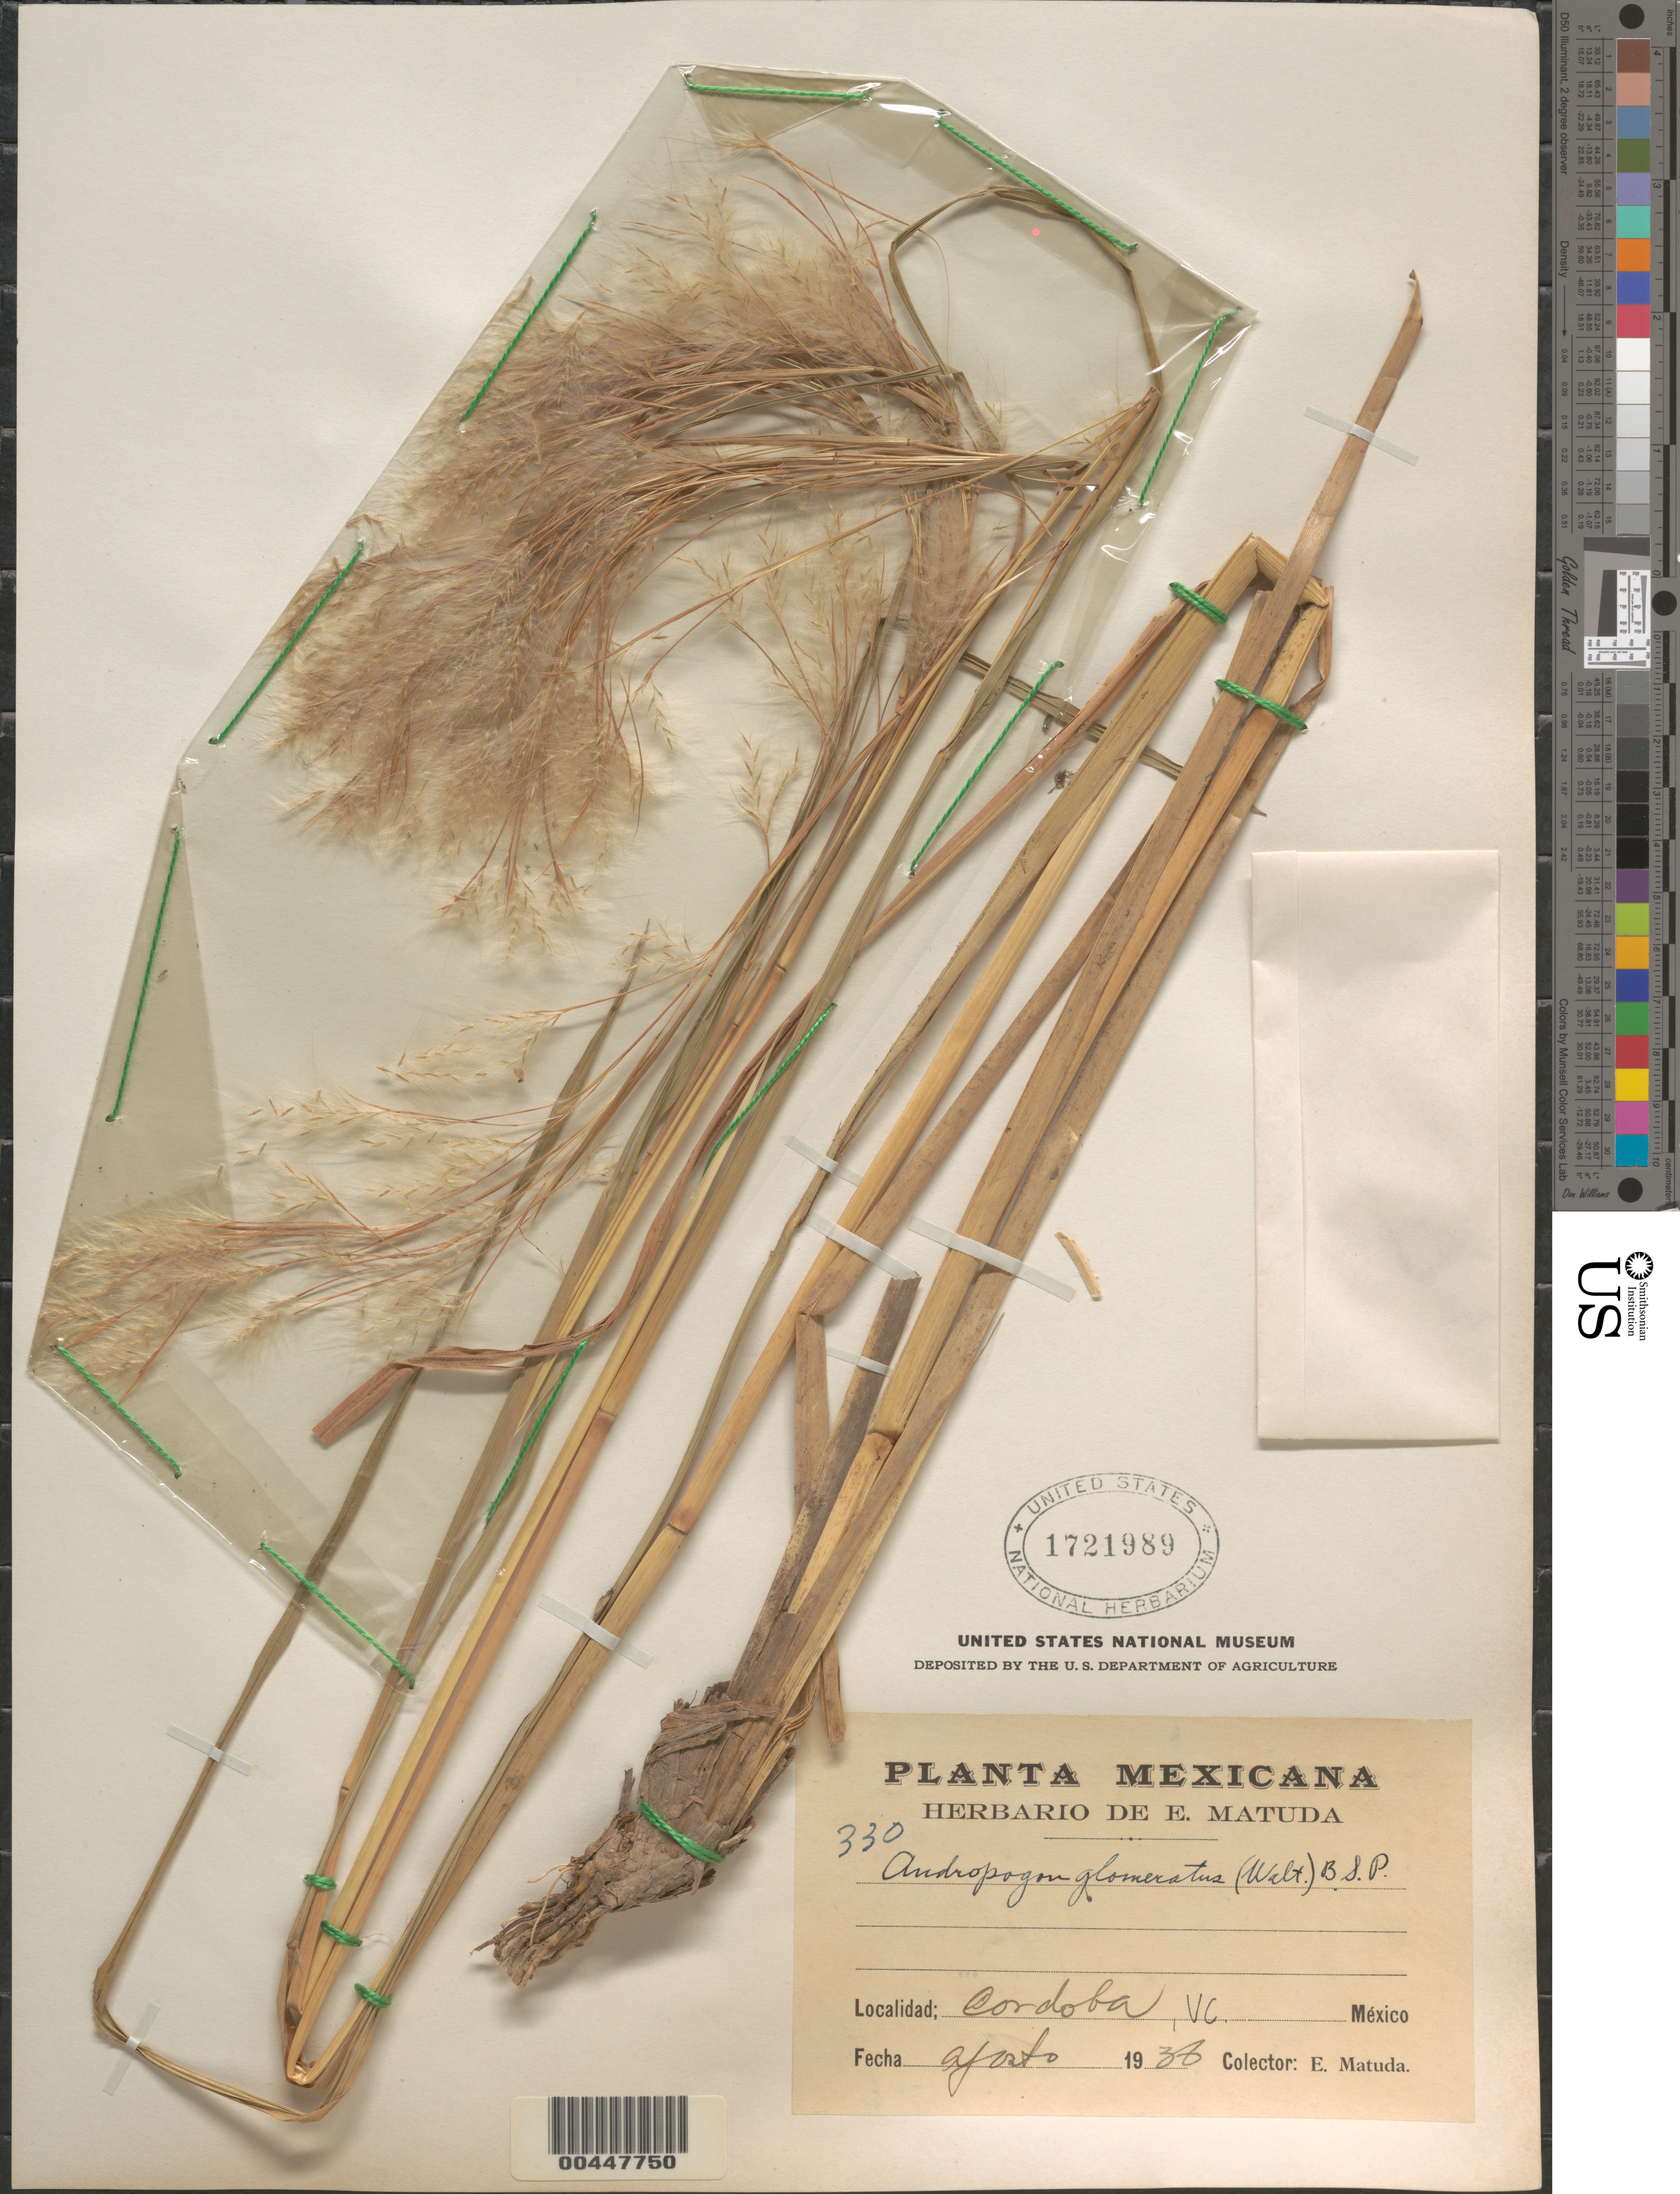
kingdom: Plantae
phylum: Tracheophyta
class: Liliopsida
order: Poales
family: Poaceae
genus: Andropogon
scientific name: Andropogon glomeratus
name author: (Walter) Britton, Stearns & Poggenb.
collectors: E. Matuda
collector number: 330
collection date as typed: Aug 1938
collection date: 1938-08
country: Mexico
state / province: Veracruz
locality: Córdoba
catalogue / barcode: US 1721989